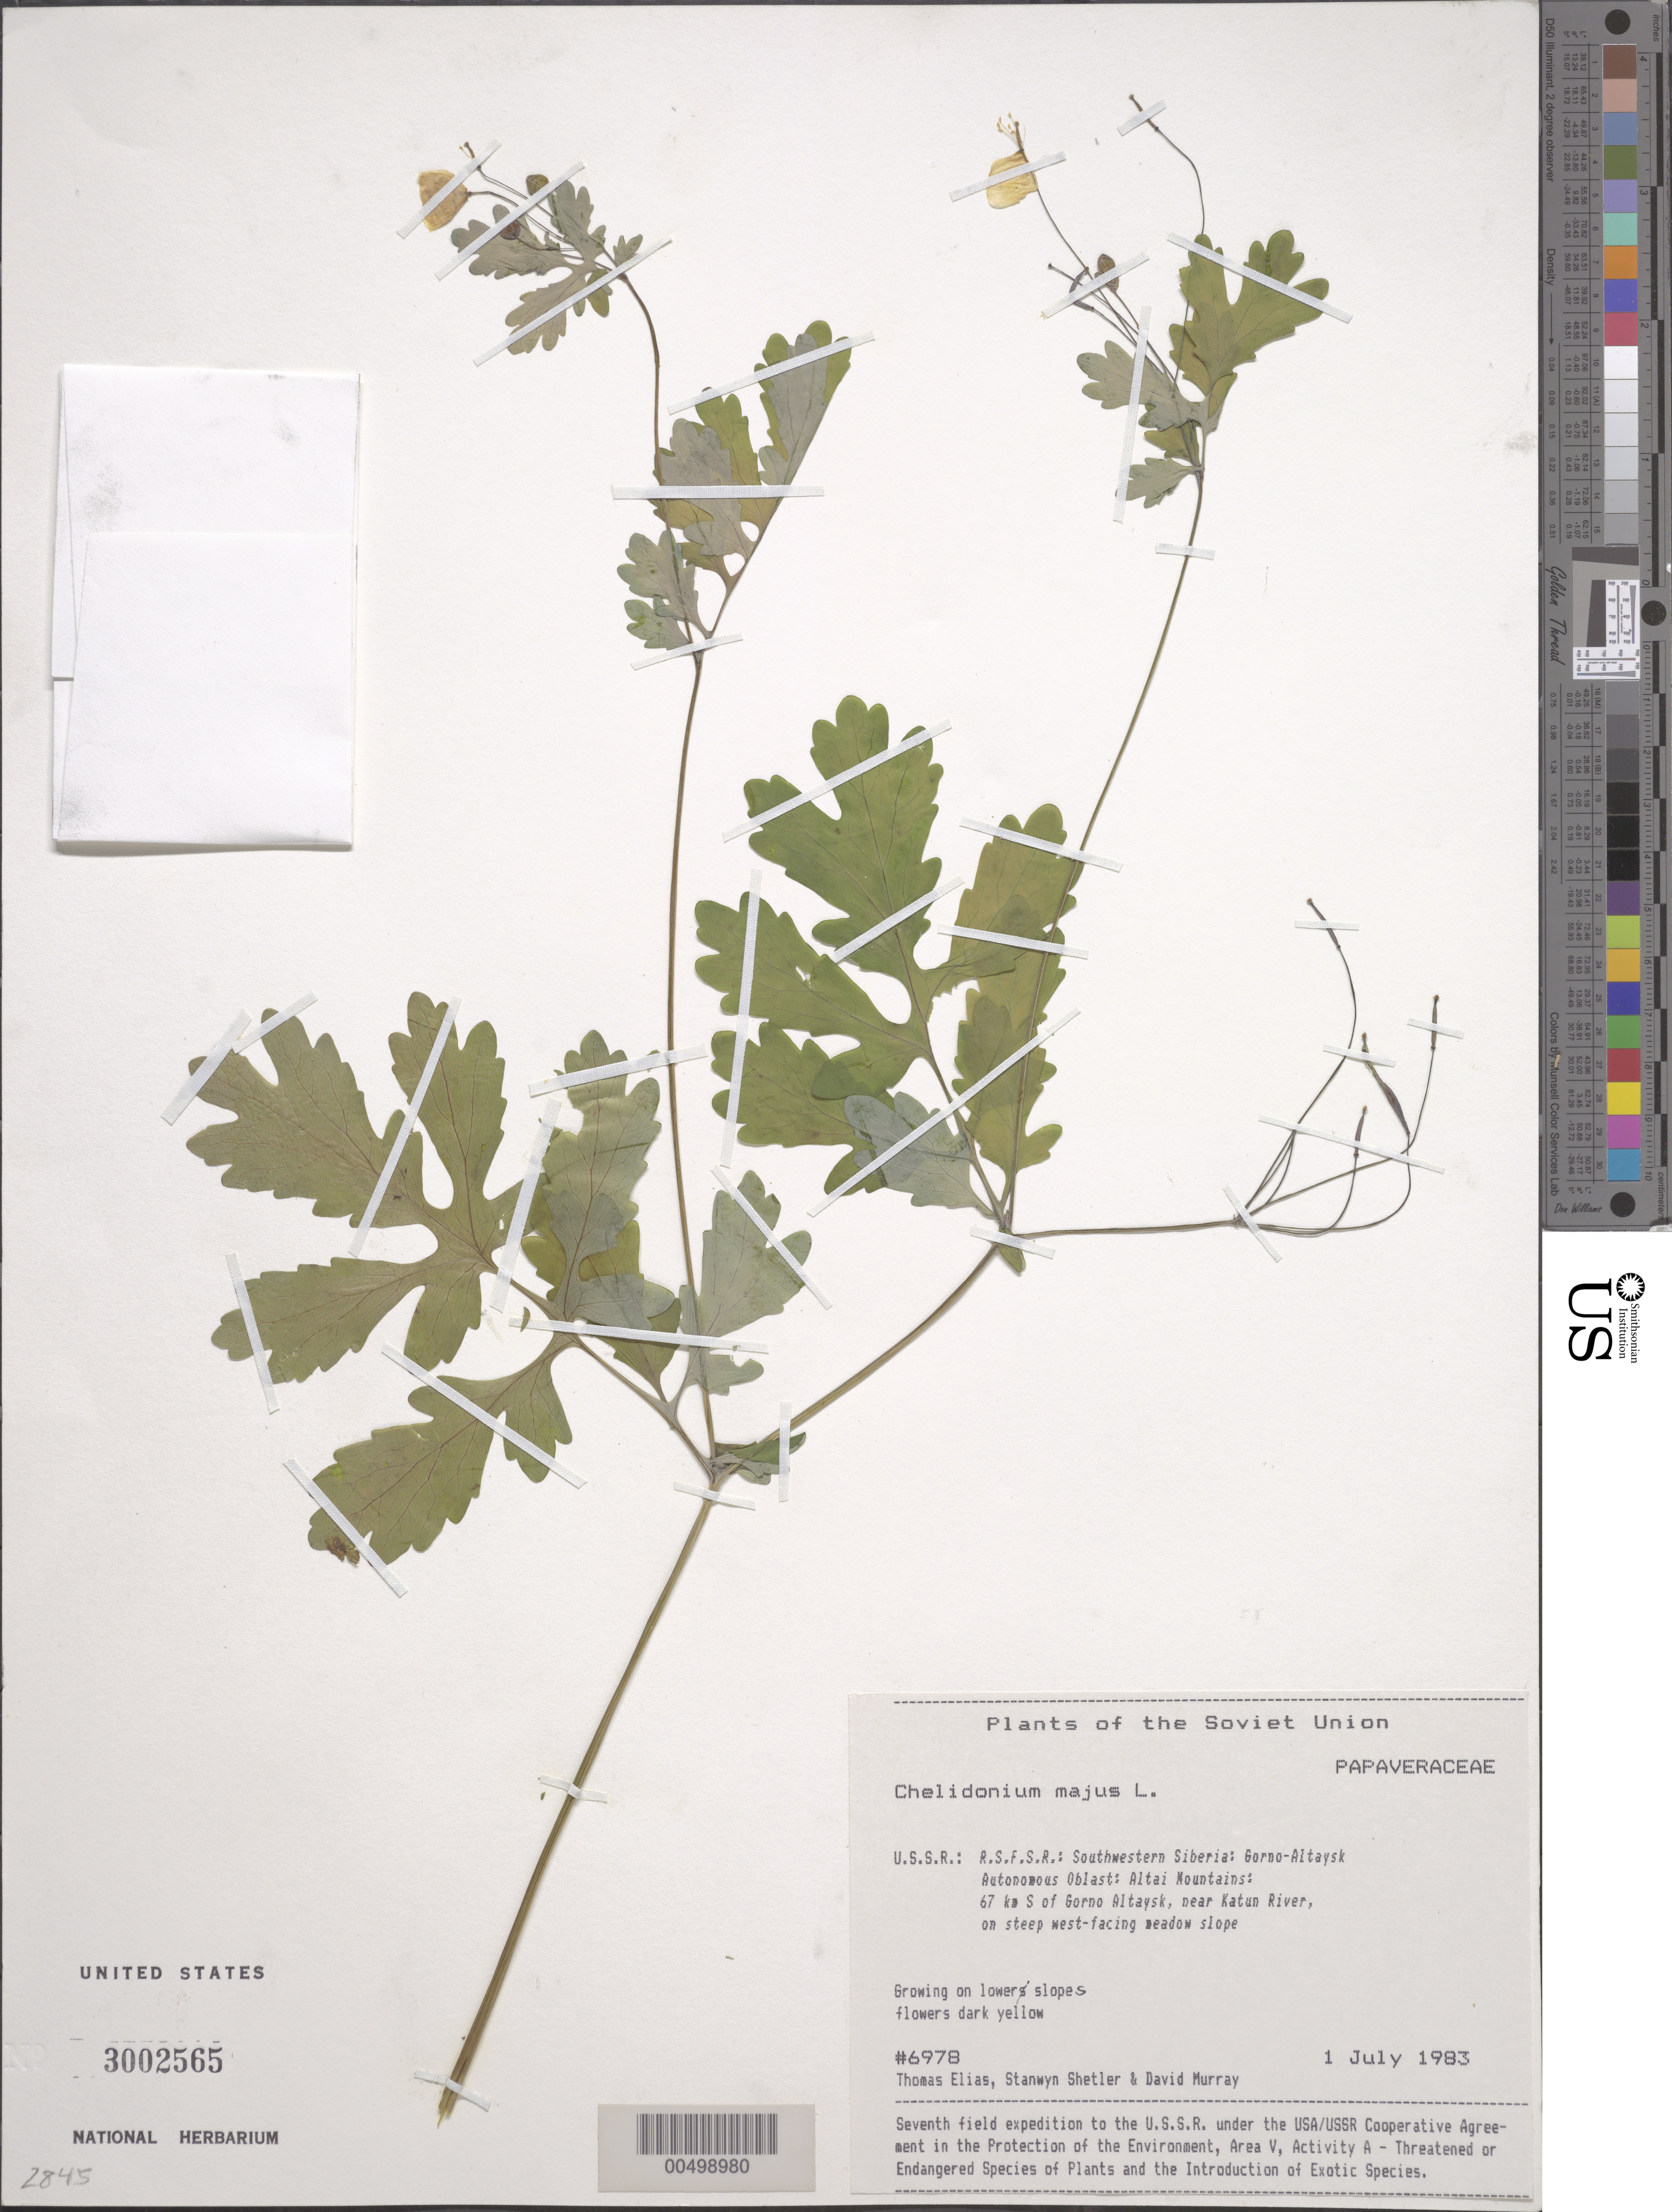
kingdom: Plantae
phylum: Tracheophyta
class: Magnoliopsida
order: Ranunculales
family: Papaveraceae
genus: Chelidonium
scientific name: Chelidonium majus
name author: L.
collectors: T. Elias, S. Shetler & D. F. Murray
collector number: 6978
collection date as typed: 01 Jul 1983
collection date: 1983-07-01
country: Russian Federation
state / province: Altai Republic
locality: Altai Mountains, 67 km S of Gorno-Altaysk, near Katun River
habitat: on steep west-facing meadow slope, growing on lower slopes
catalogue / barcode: US 3002565